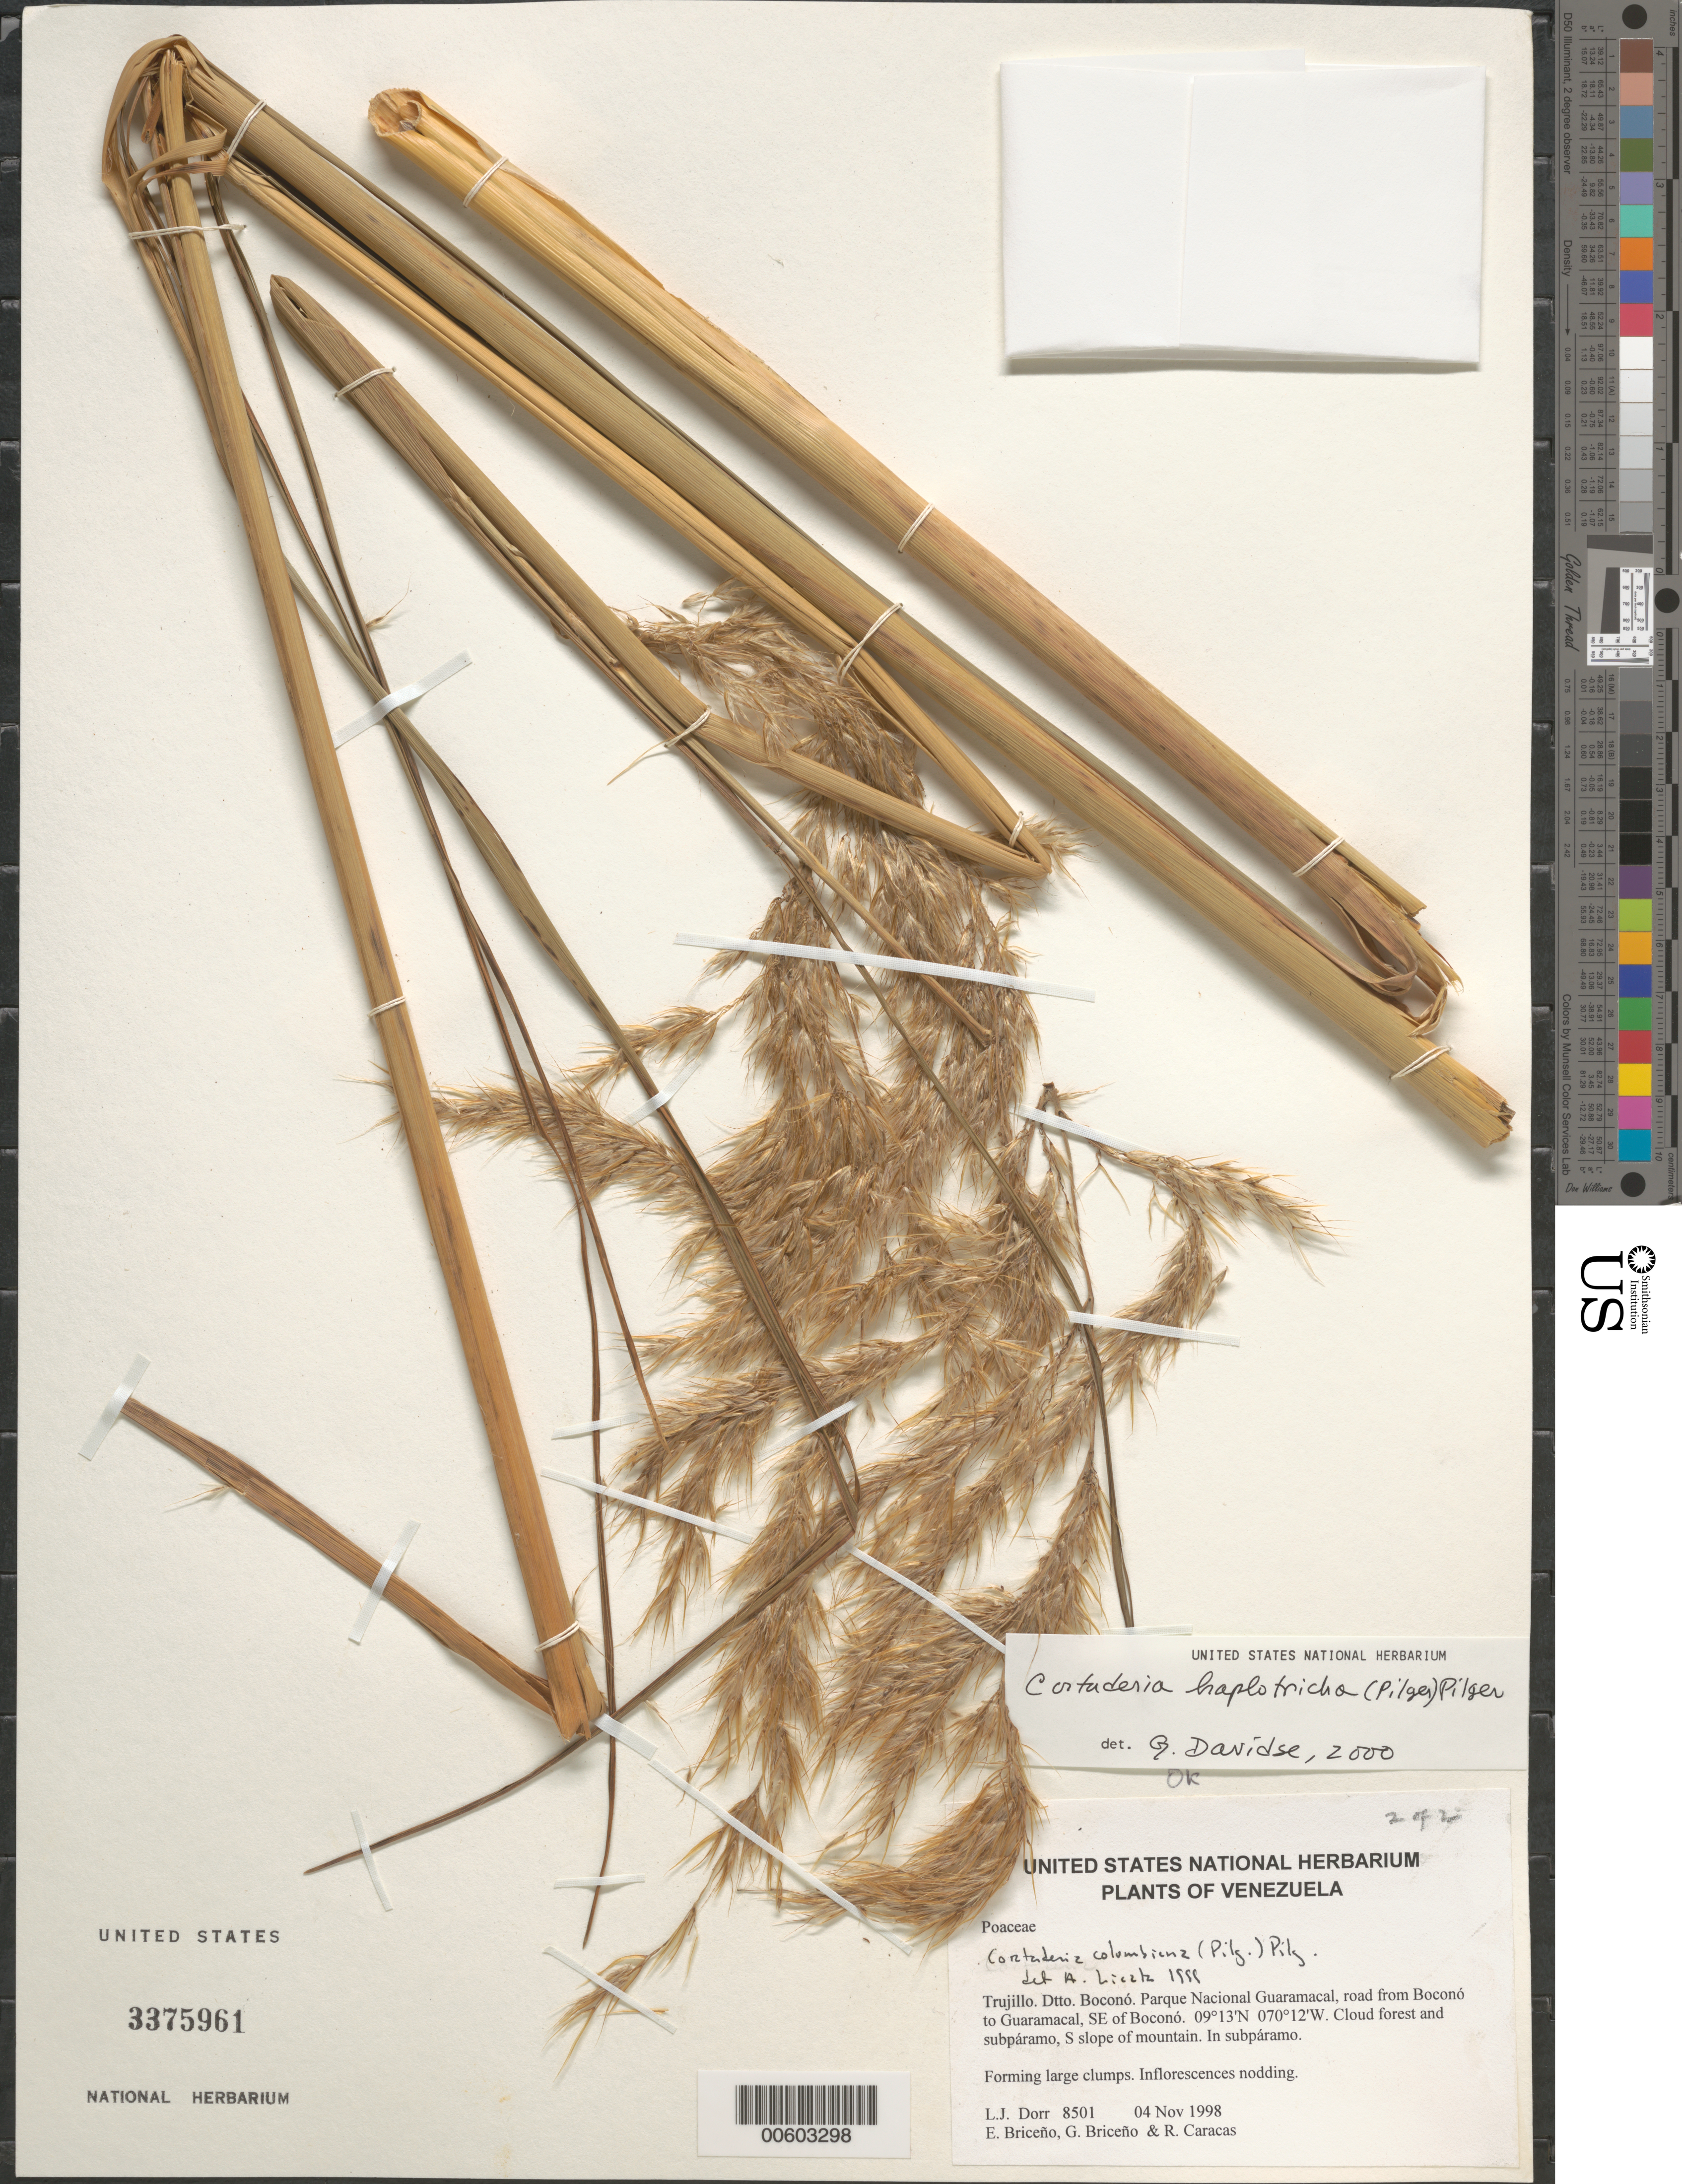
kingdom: Plantae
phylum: Tracheophyta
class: Liliopsida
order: Poales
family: Poaceae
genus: Cortaderia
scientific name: Cortaderia hapalotricha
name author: (Pilg.) Conert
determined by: Stergios, B. G.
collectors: L. J. Dorr, E. Briceño, G. Briceño & R. Caracas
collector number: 8501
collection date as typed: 04 Nov 1998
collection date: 1998-11-04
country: Venezuela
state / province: Trujillo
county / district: Boconó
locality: Parque Nacional Guaramacal, road from Boconó to Guaramacal, SE of Boconó.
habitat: Cloud forest and subpáramo, S slope of mountain. In subpáramo.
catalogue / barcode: US 3375961